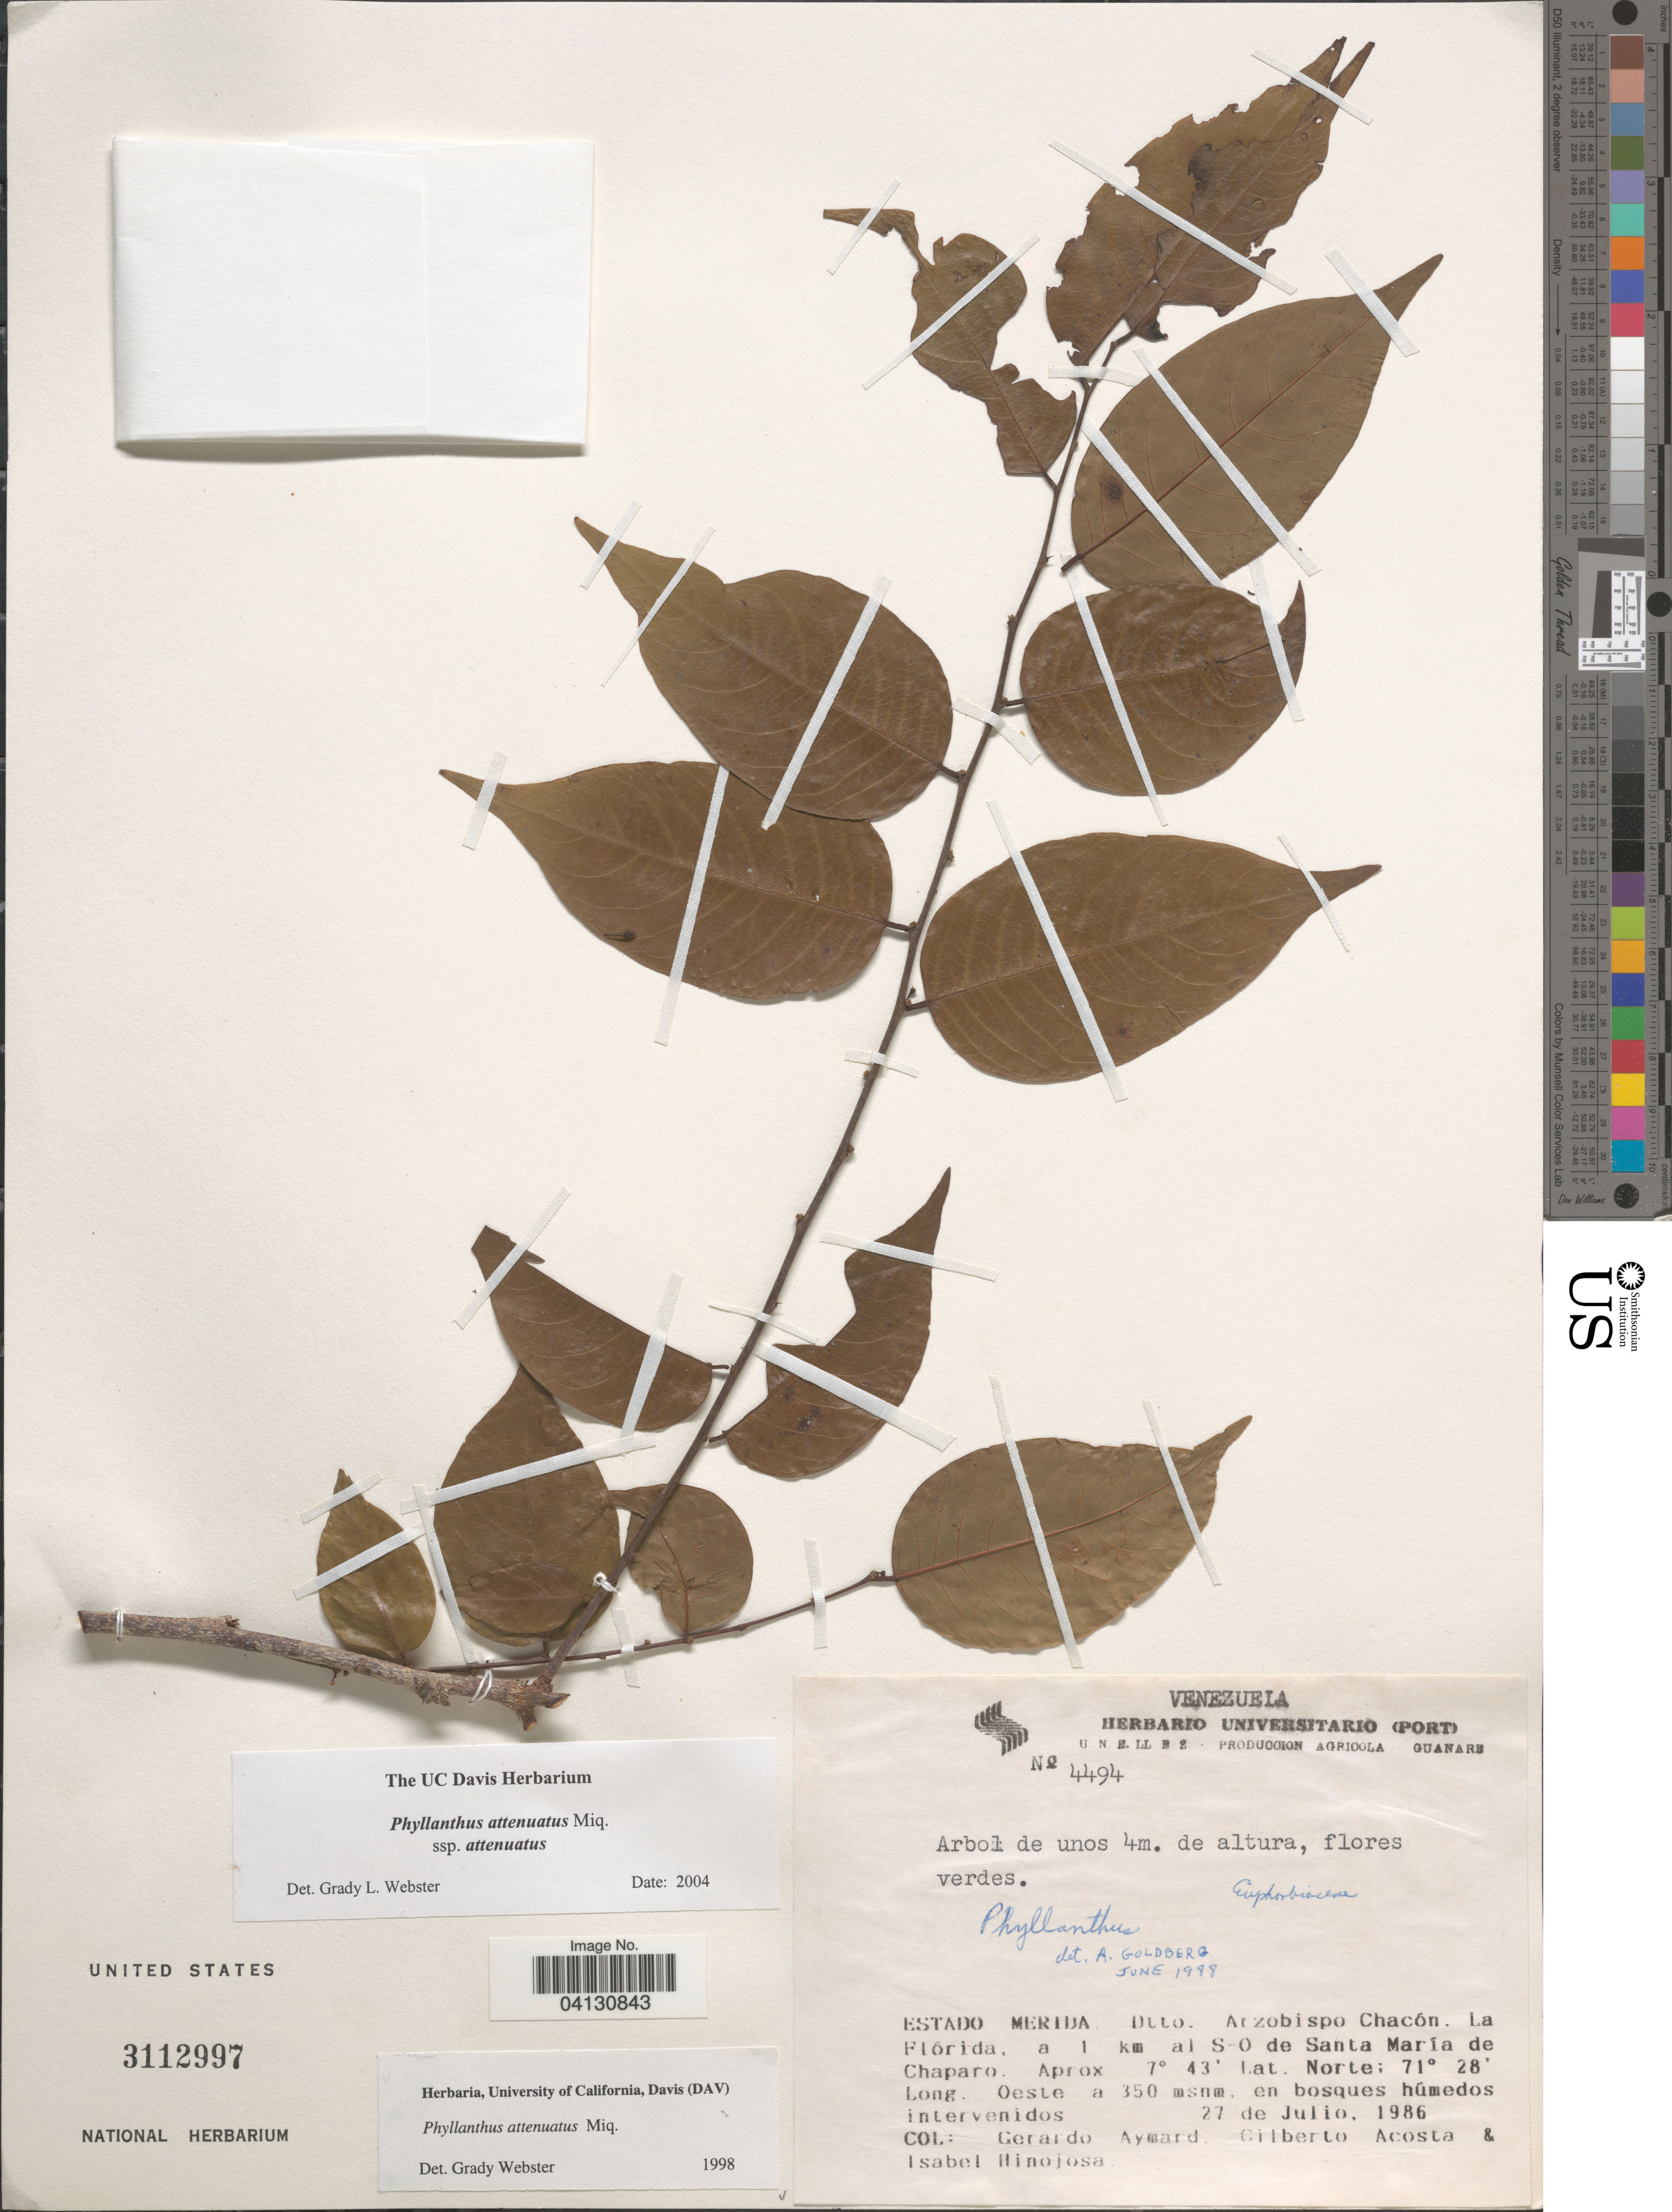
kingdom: Plantae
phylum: Tracheophyta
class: Magnoliopsida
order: Malpighiales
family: Phyllanthaceae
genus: Phyllanthus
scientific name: Phyllanthus attenuatus subsp. attenuatus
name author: Miq.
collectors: G. A. Aymard, G. Acosta & I. Hinojosa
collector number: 4494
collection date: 1986-07-27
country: Venezuela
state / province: Merida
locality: Dtto. Arzobispo Chacón. La Flórida, a 1 km al S-O de Santa María de Chaparo.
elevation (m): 350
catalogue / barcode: US 3112997